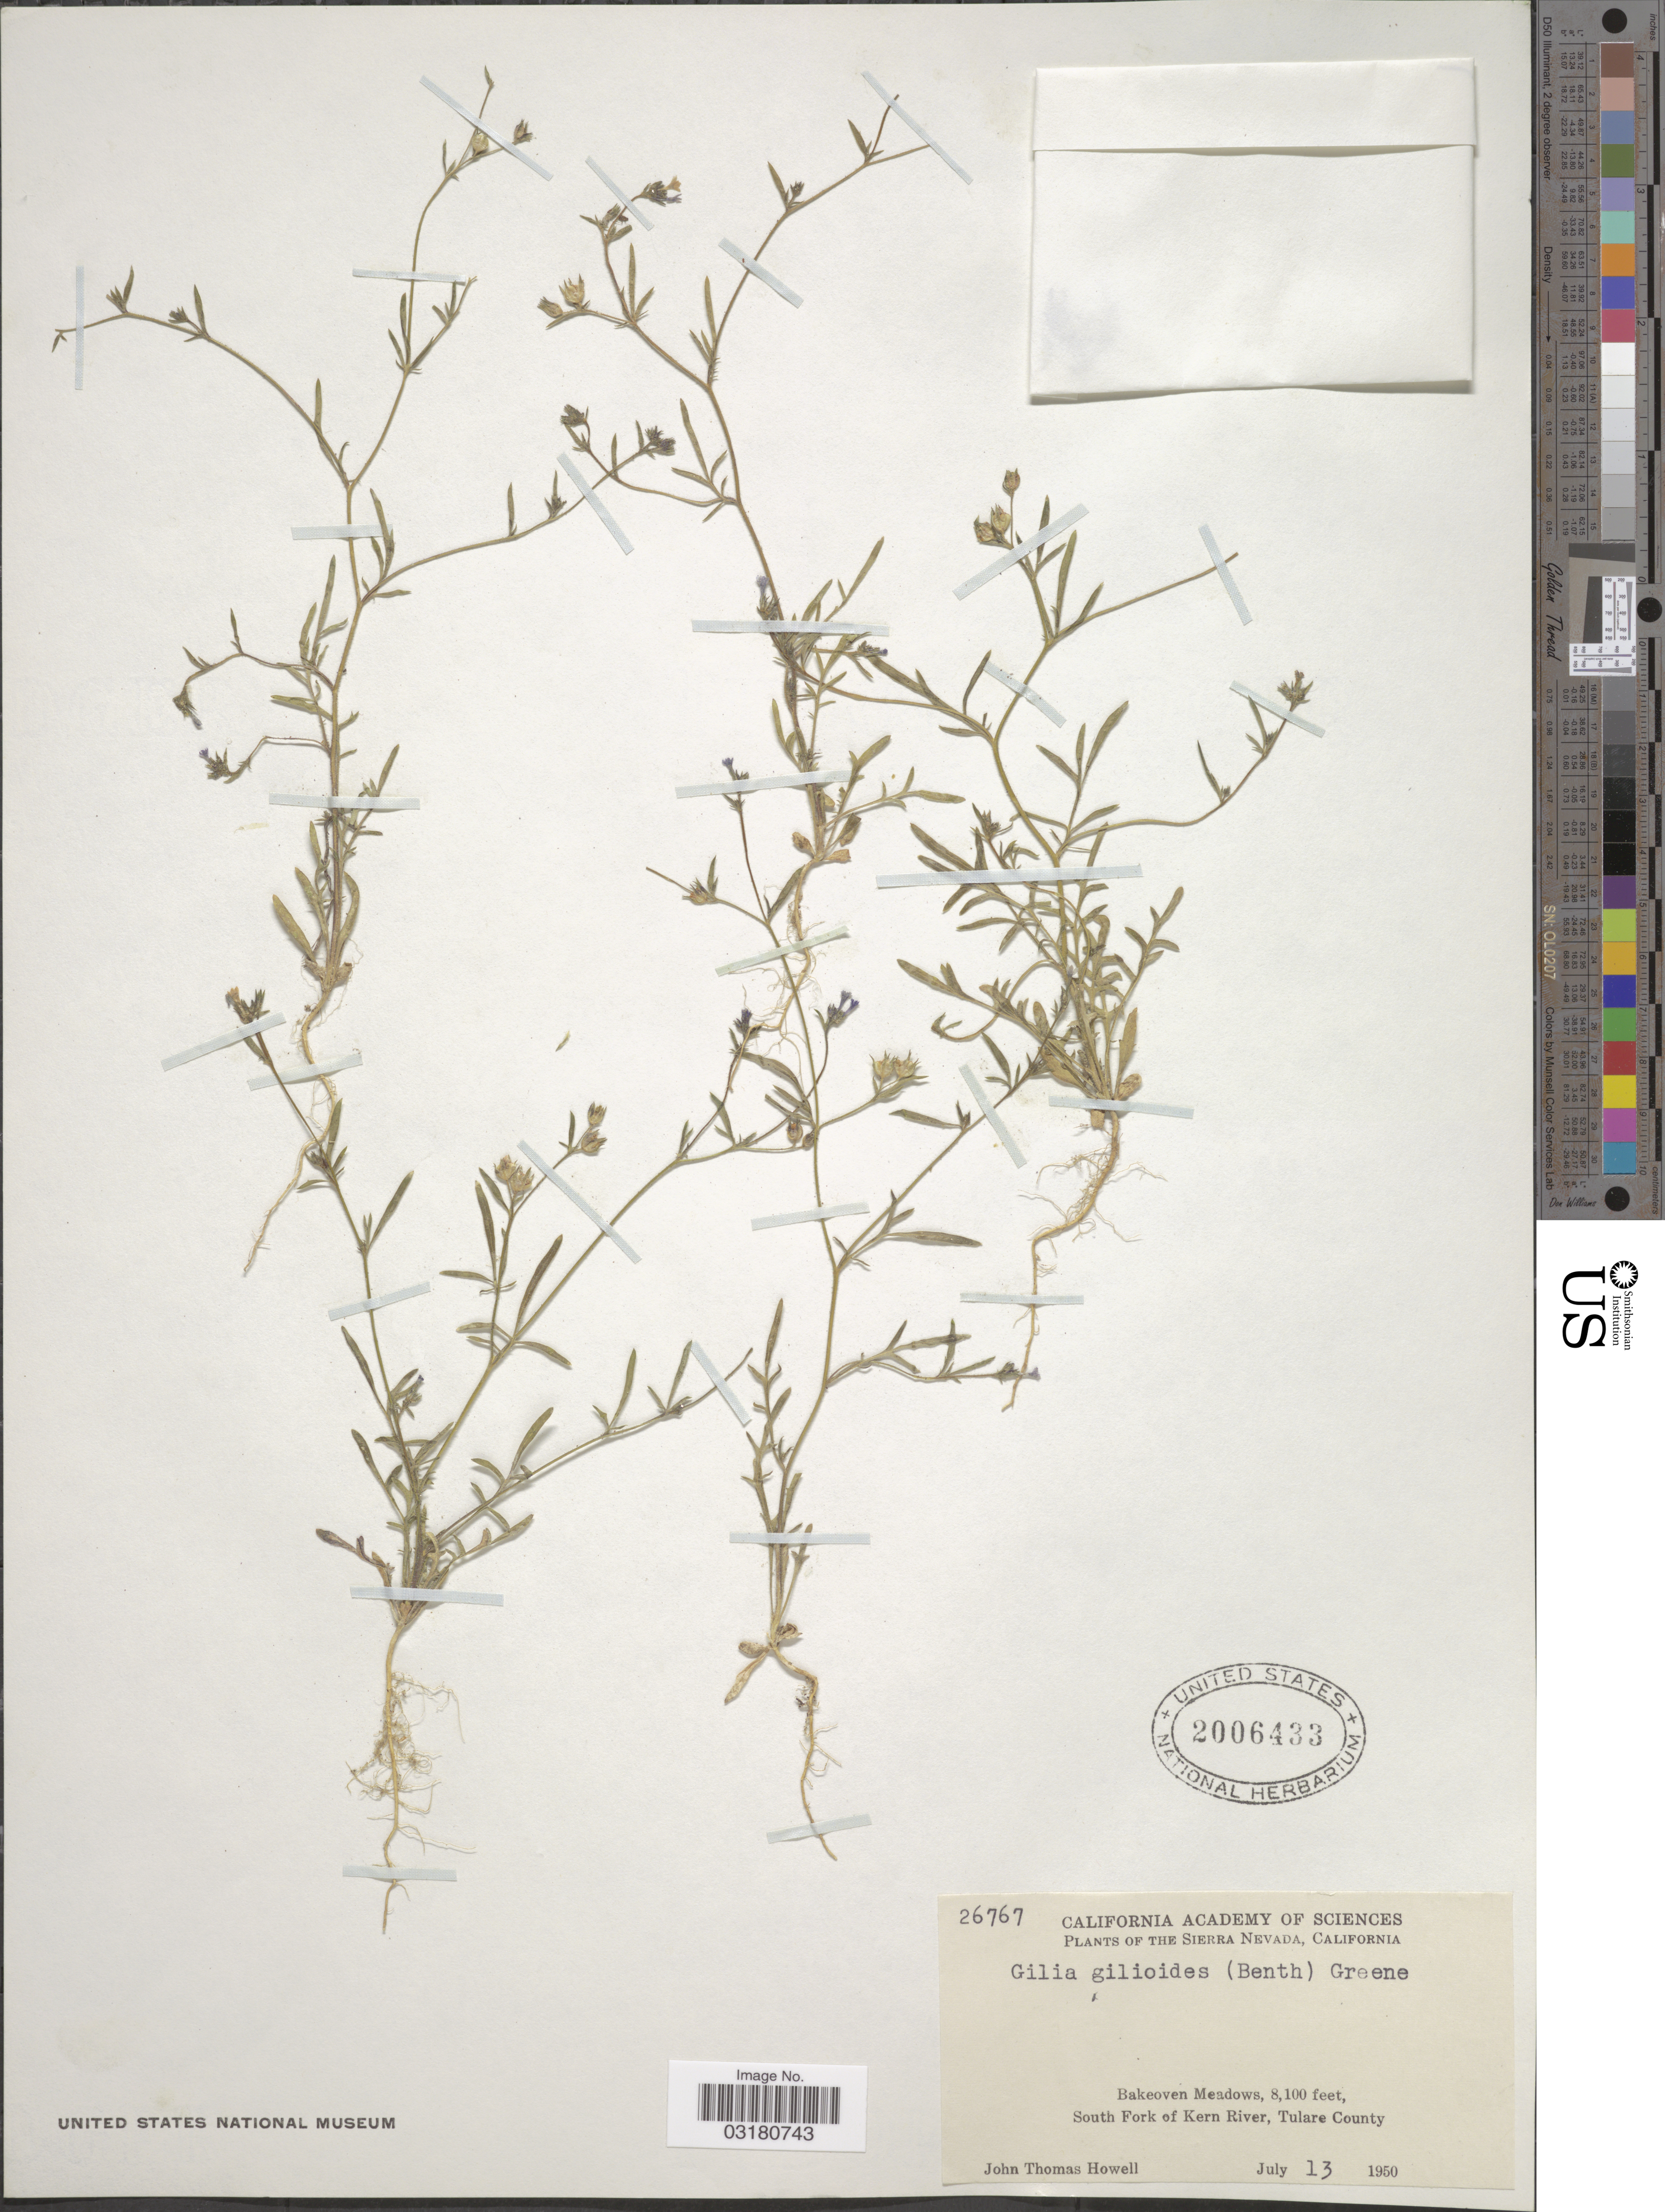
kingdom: Plantae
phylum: Tracheophyta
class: Magnoliopsida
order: Ericales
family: Polemoniaceae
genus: Allophyllum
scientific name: Allophyllum gilioides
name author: (Benth.) Benth.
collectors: J. T. Howell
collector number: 26767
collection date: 1950-07-13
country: United States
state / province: California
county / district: Tulare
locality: Sierra Nevada. Bakeoven Meadows. South Fork of Kern River, Tulare County.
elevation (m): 2469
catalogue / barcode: US 2006433